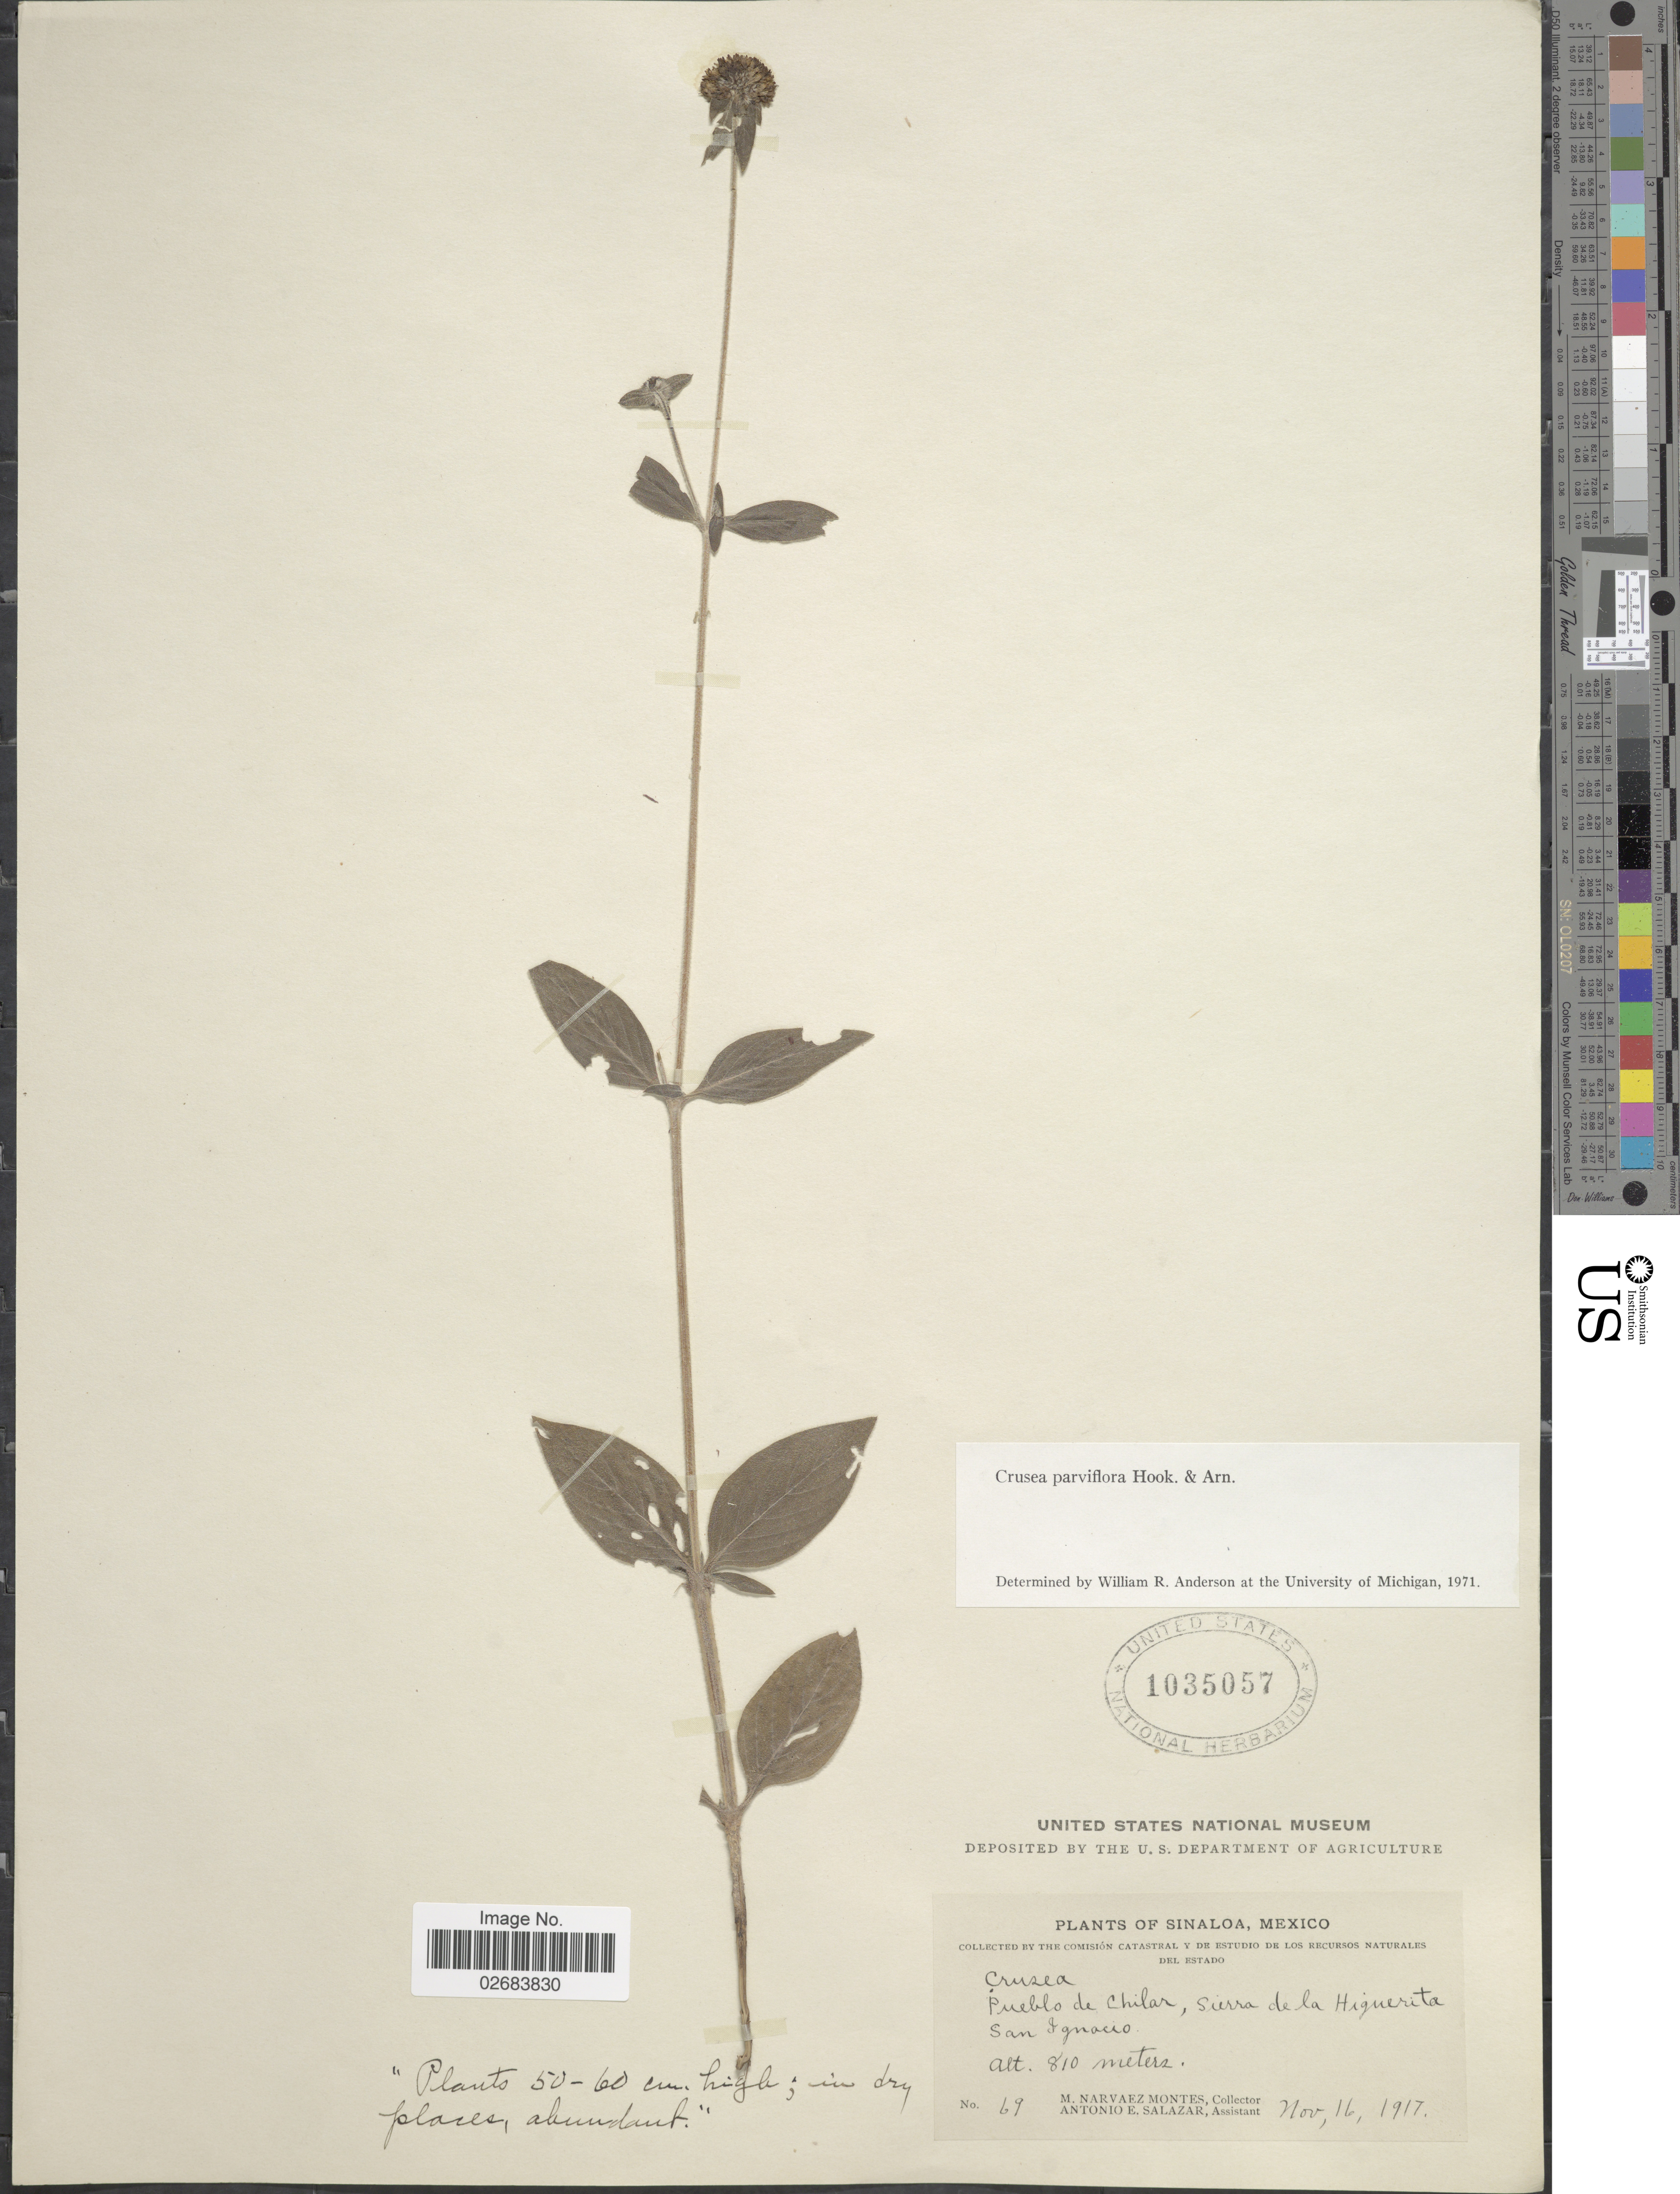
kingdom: Plantae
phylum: Tracheophyta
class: Magnoliopsida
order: Gentianales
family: Rubiaceae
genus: Crusea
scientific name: Crusea parviflora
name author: Hook. & Arn.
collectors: M. Narvaez-Montes & A. E. Salazar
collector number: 69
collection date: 1917-11-16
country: Mexico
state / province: Sinaloa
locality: Pueblo de Chilar, Sierra de la Higuerita, San Ignacio.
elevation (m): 810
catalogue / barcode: US 1035057